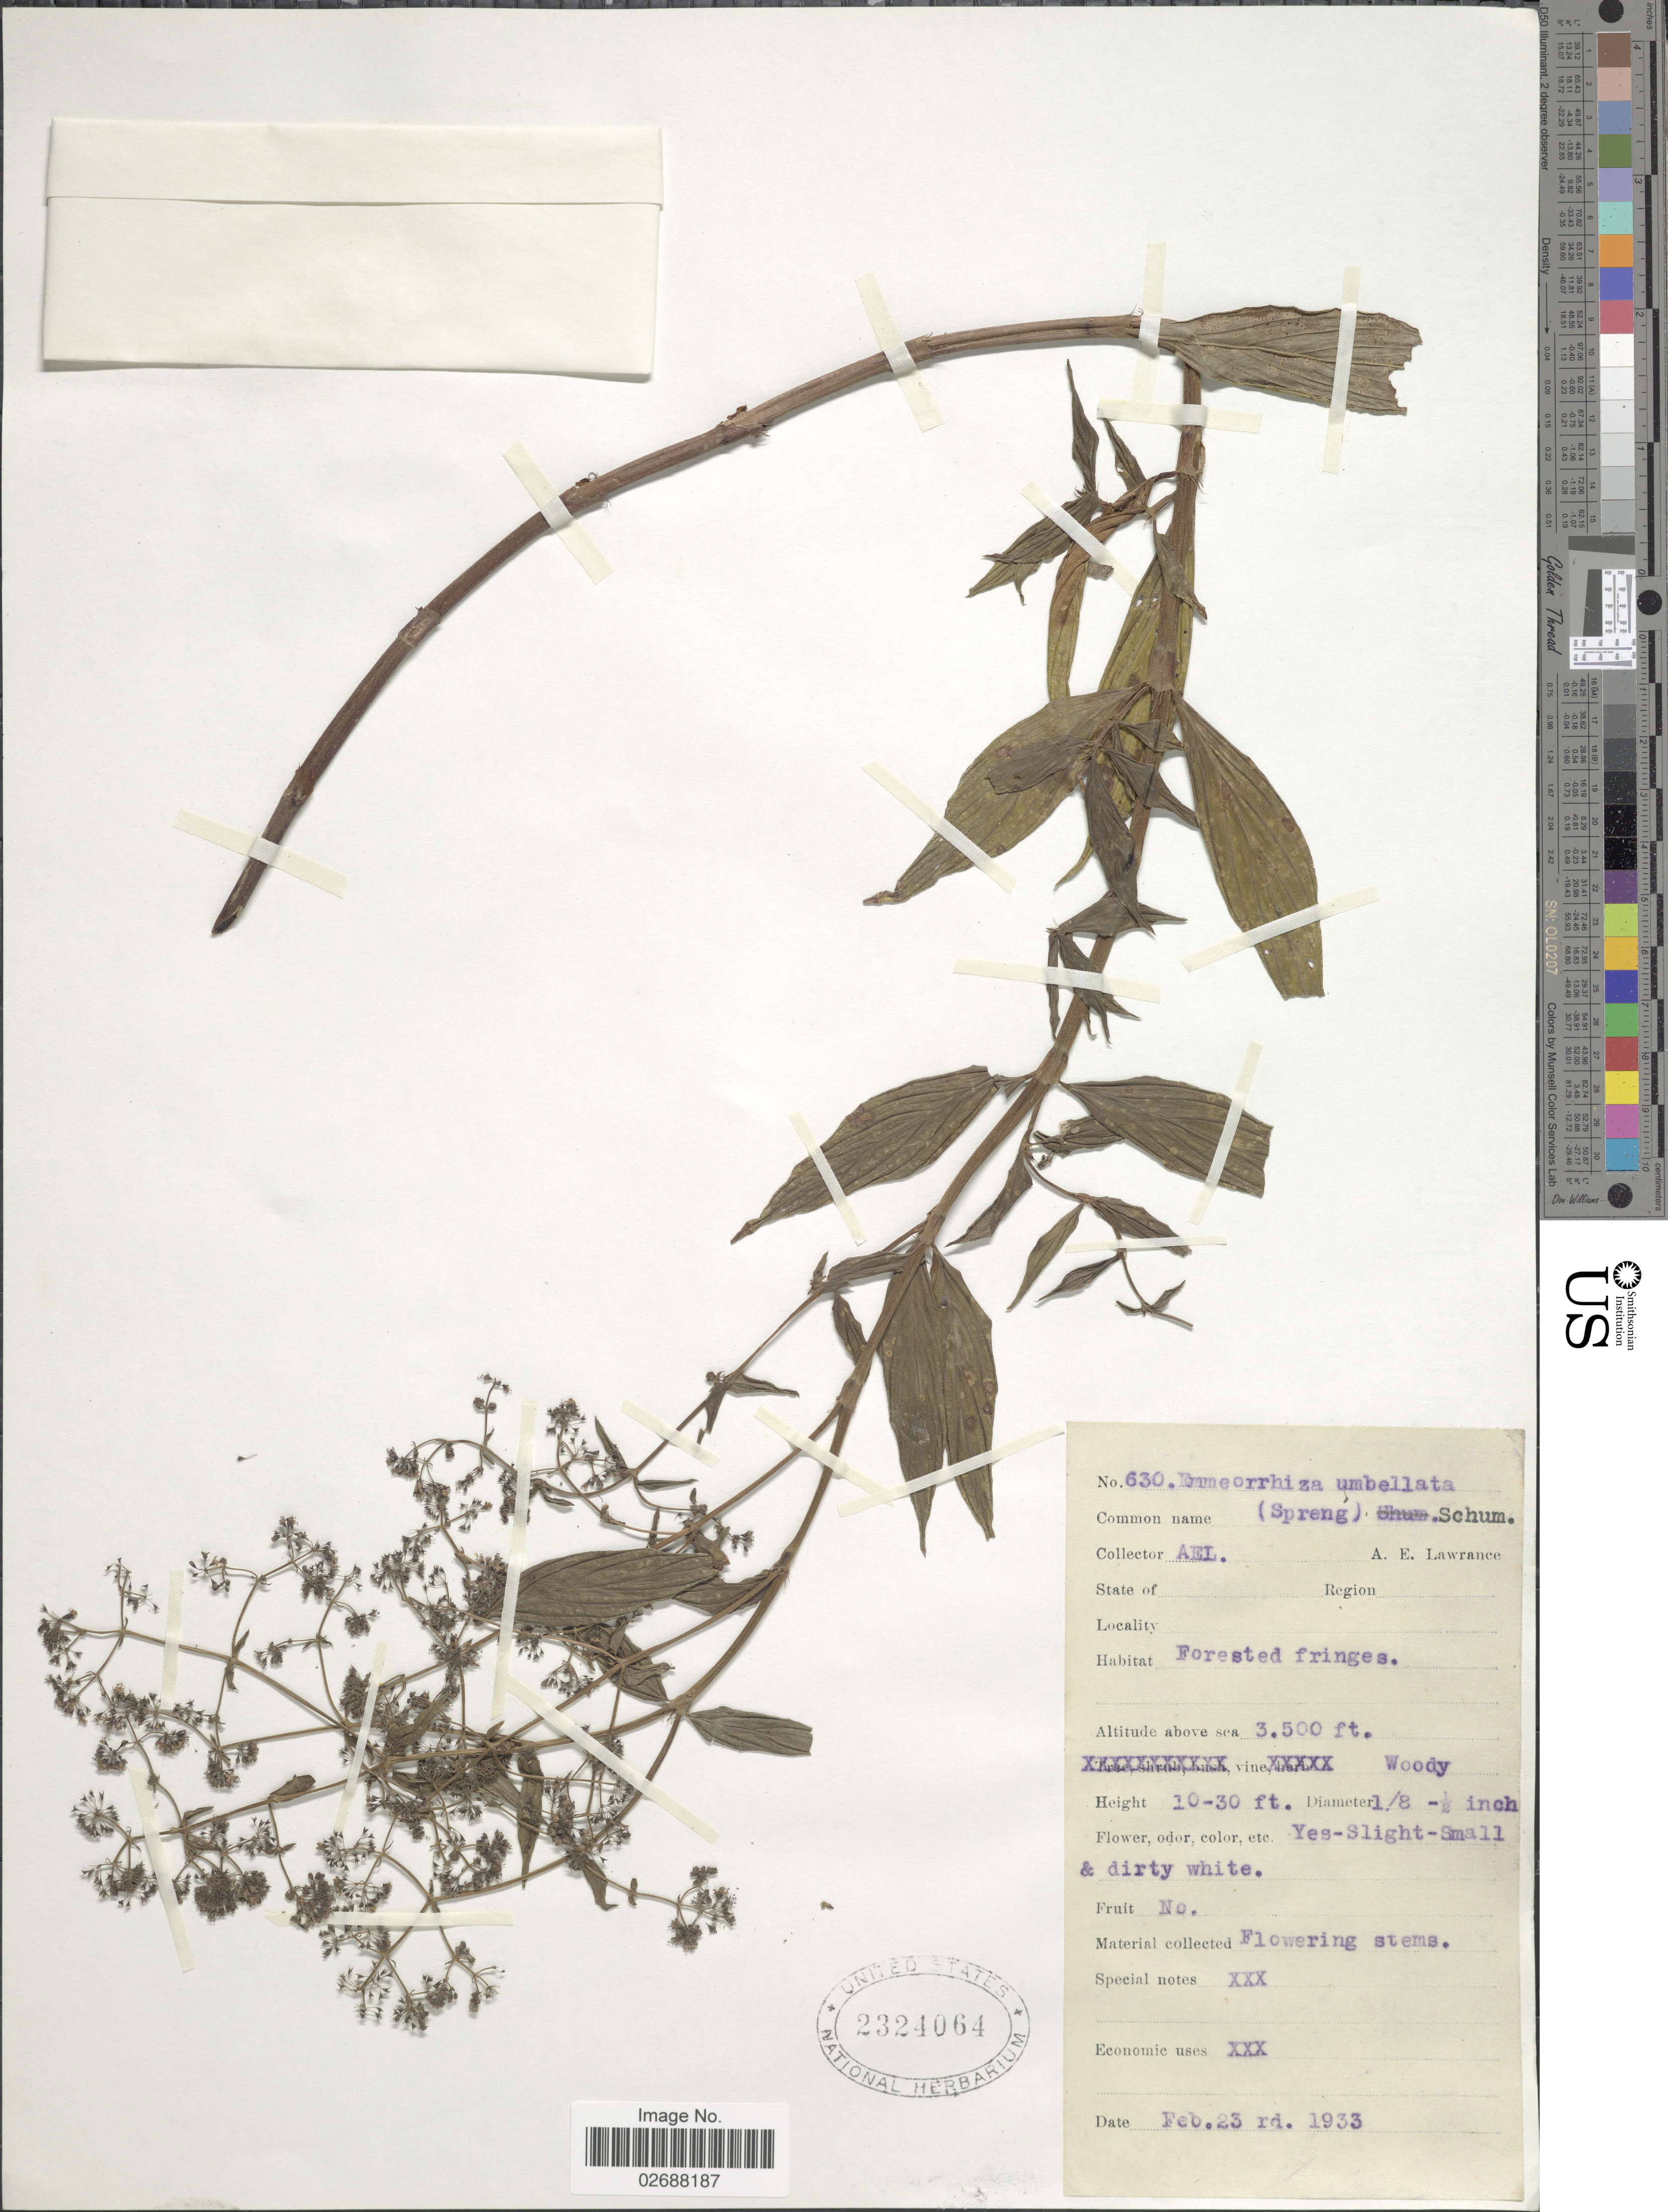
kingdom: Plantae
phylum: Tracheophyta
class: Magnoliopsida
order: Gentianales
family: Rubiaceae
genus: Emmeorhiza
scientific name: Emmeorhiza umbellata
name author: (Spreng.) K. Schum.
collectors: A. Lawrance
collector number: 630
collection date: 1933-02-23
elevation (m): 1067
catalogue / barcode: US 2324064